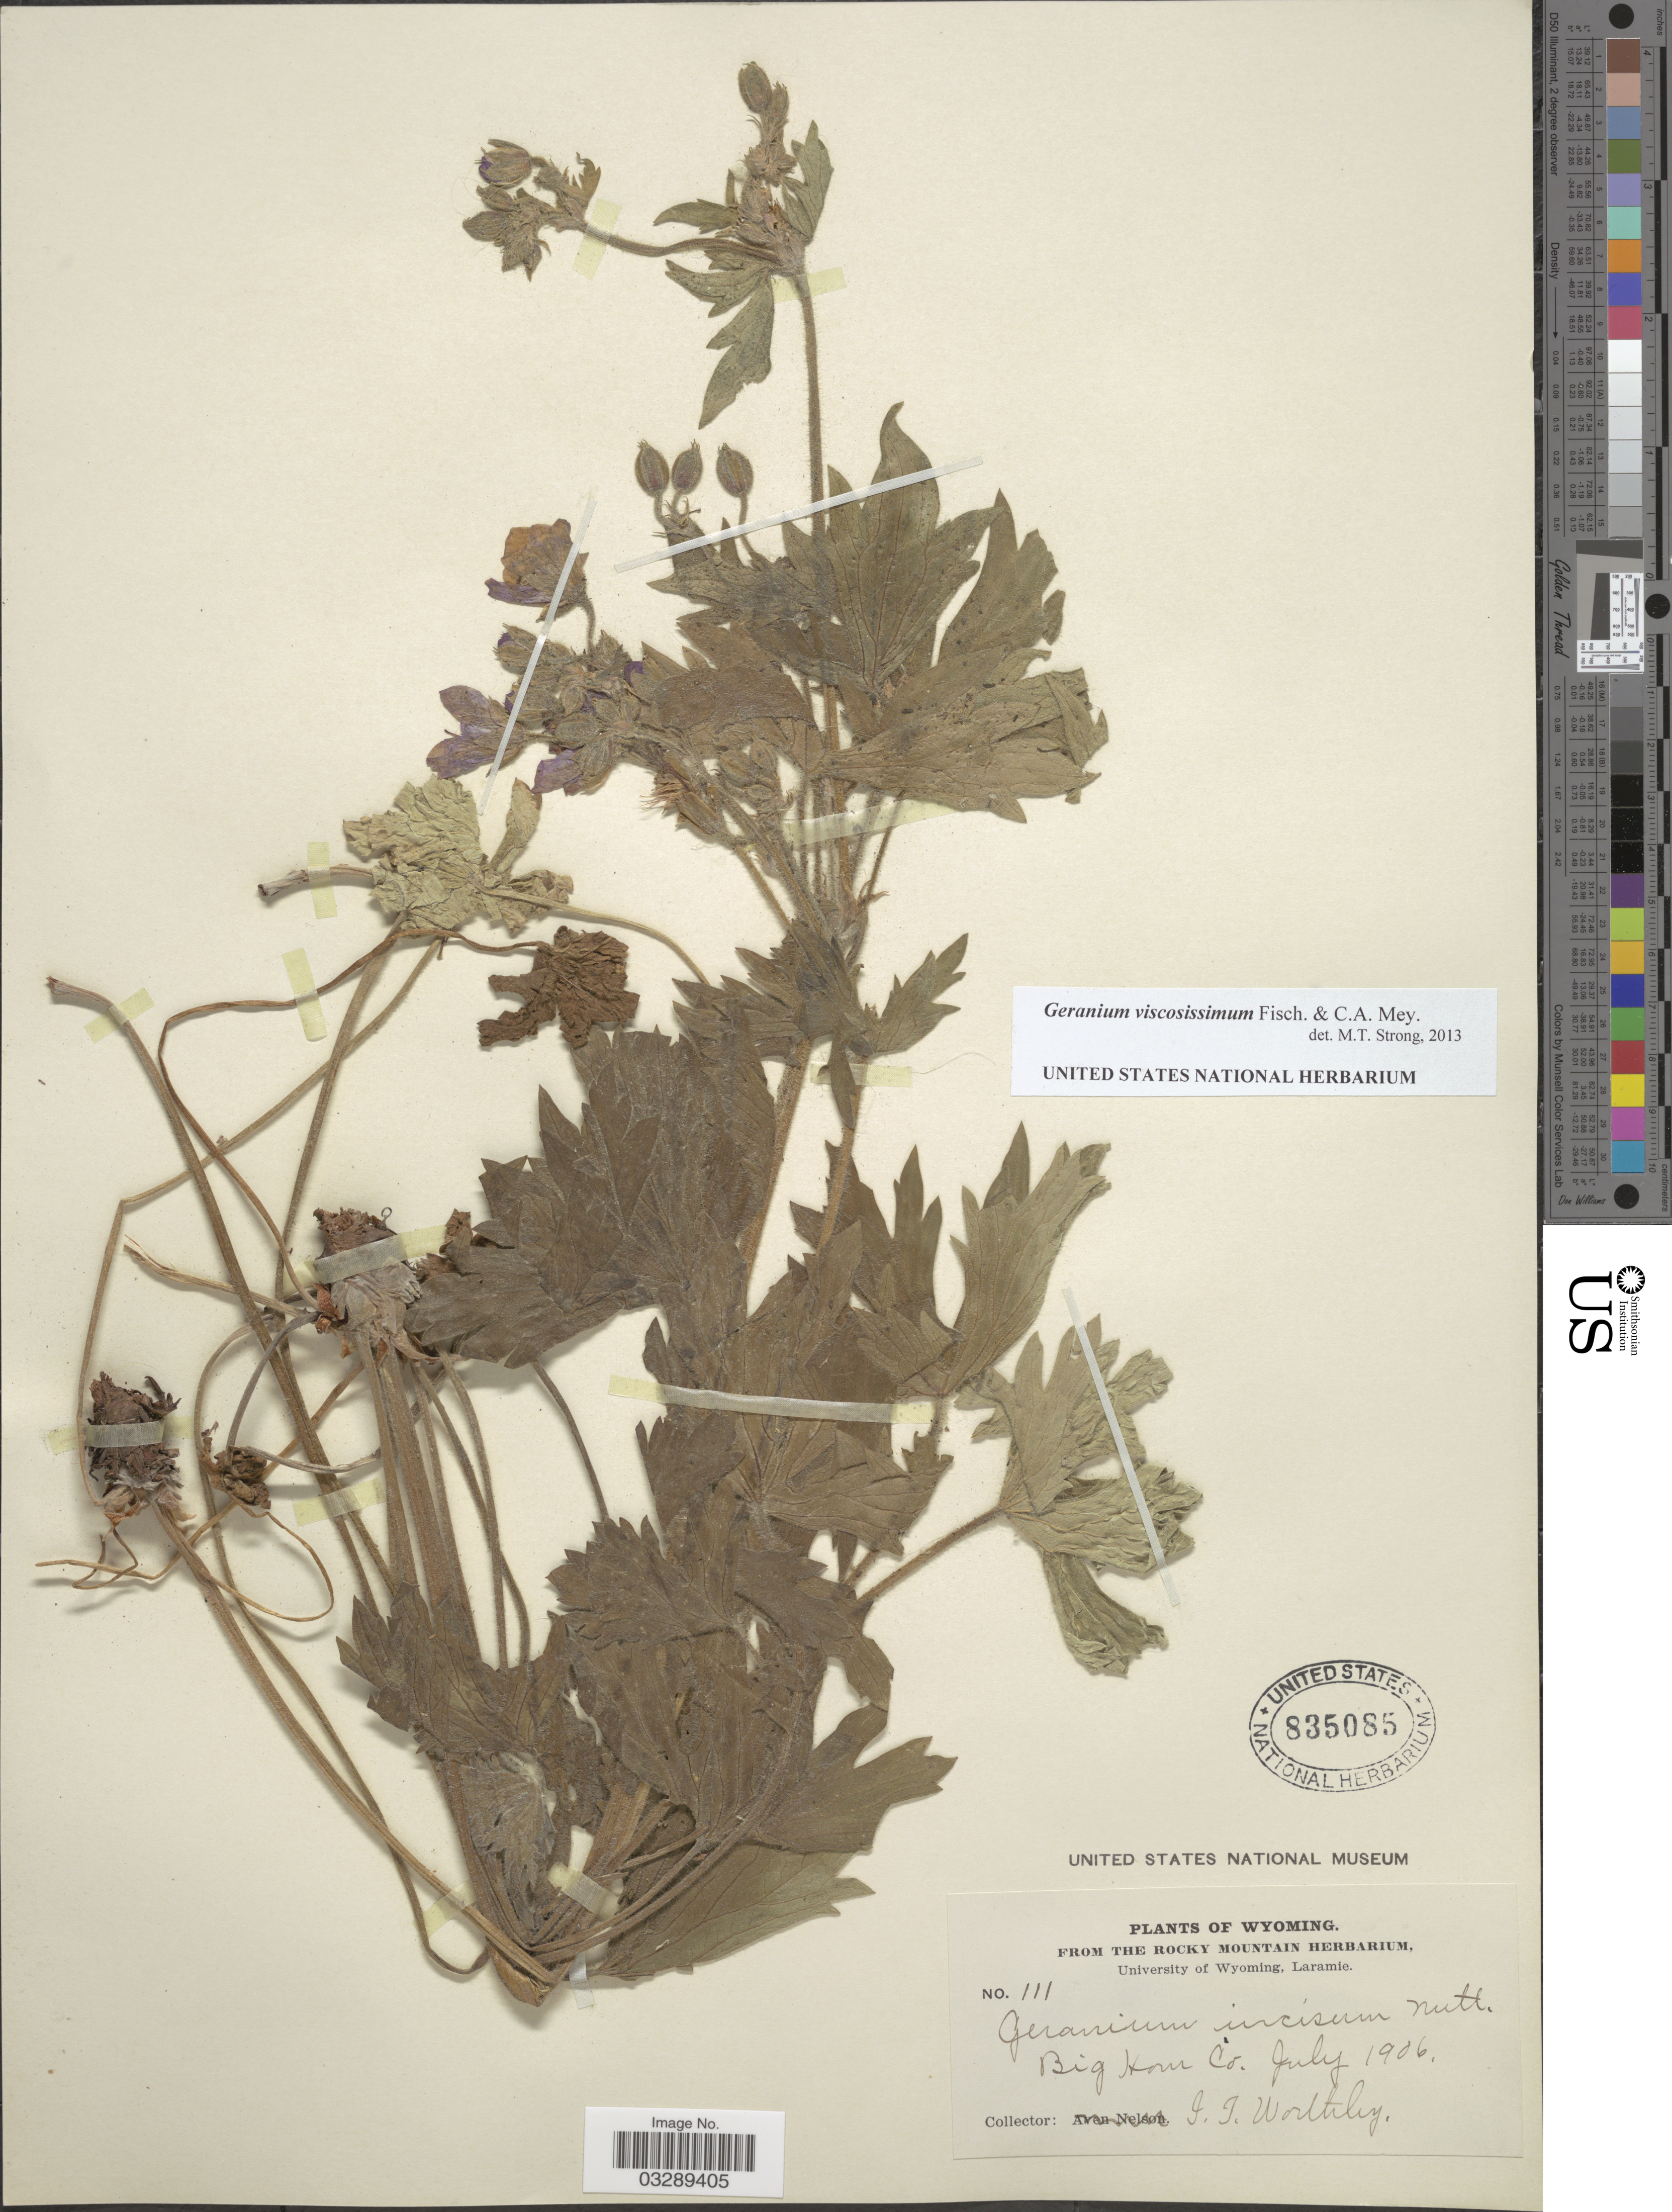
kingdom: Plantae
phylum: Tracheophyta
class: Magnoliopsida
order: Geraniales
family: Geraniaceae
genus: Geranium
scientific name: Geranium viscosissimum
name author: Fisch. & C.A. Mey.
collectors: I. Worthley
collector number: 111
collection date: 1906-07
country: United States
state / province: Wyoming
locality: Big Horn Co.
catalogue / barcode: US 835085